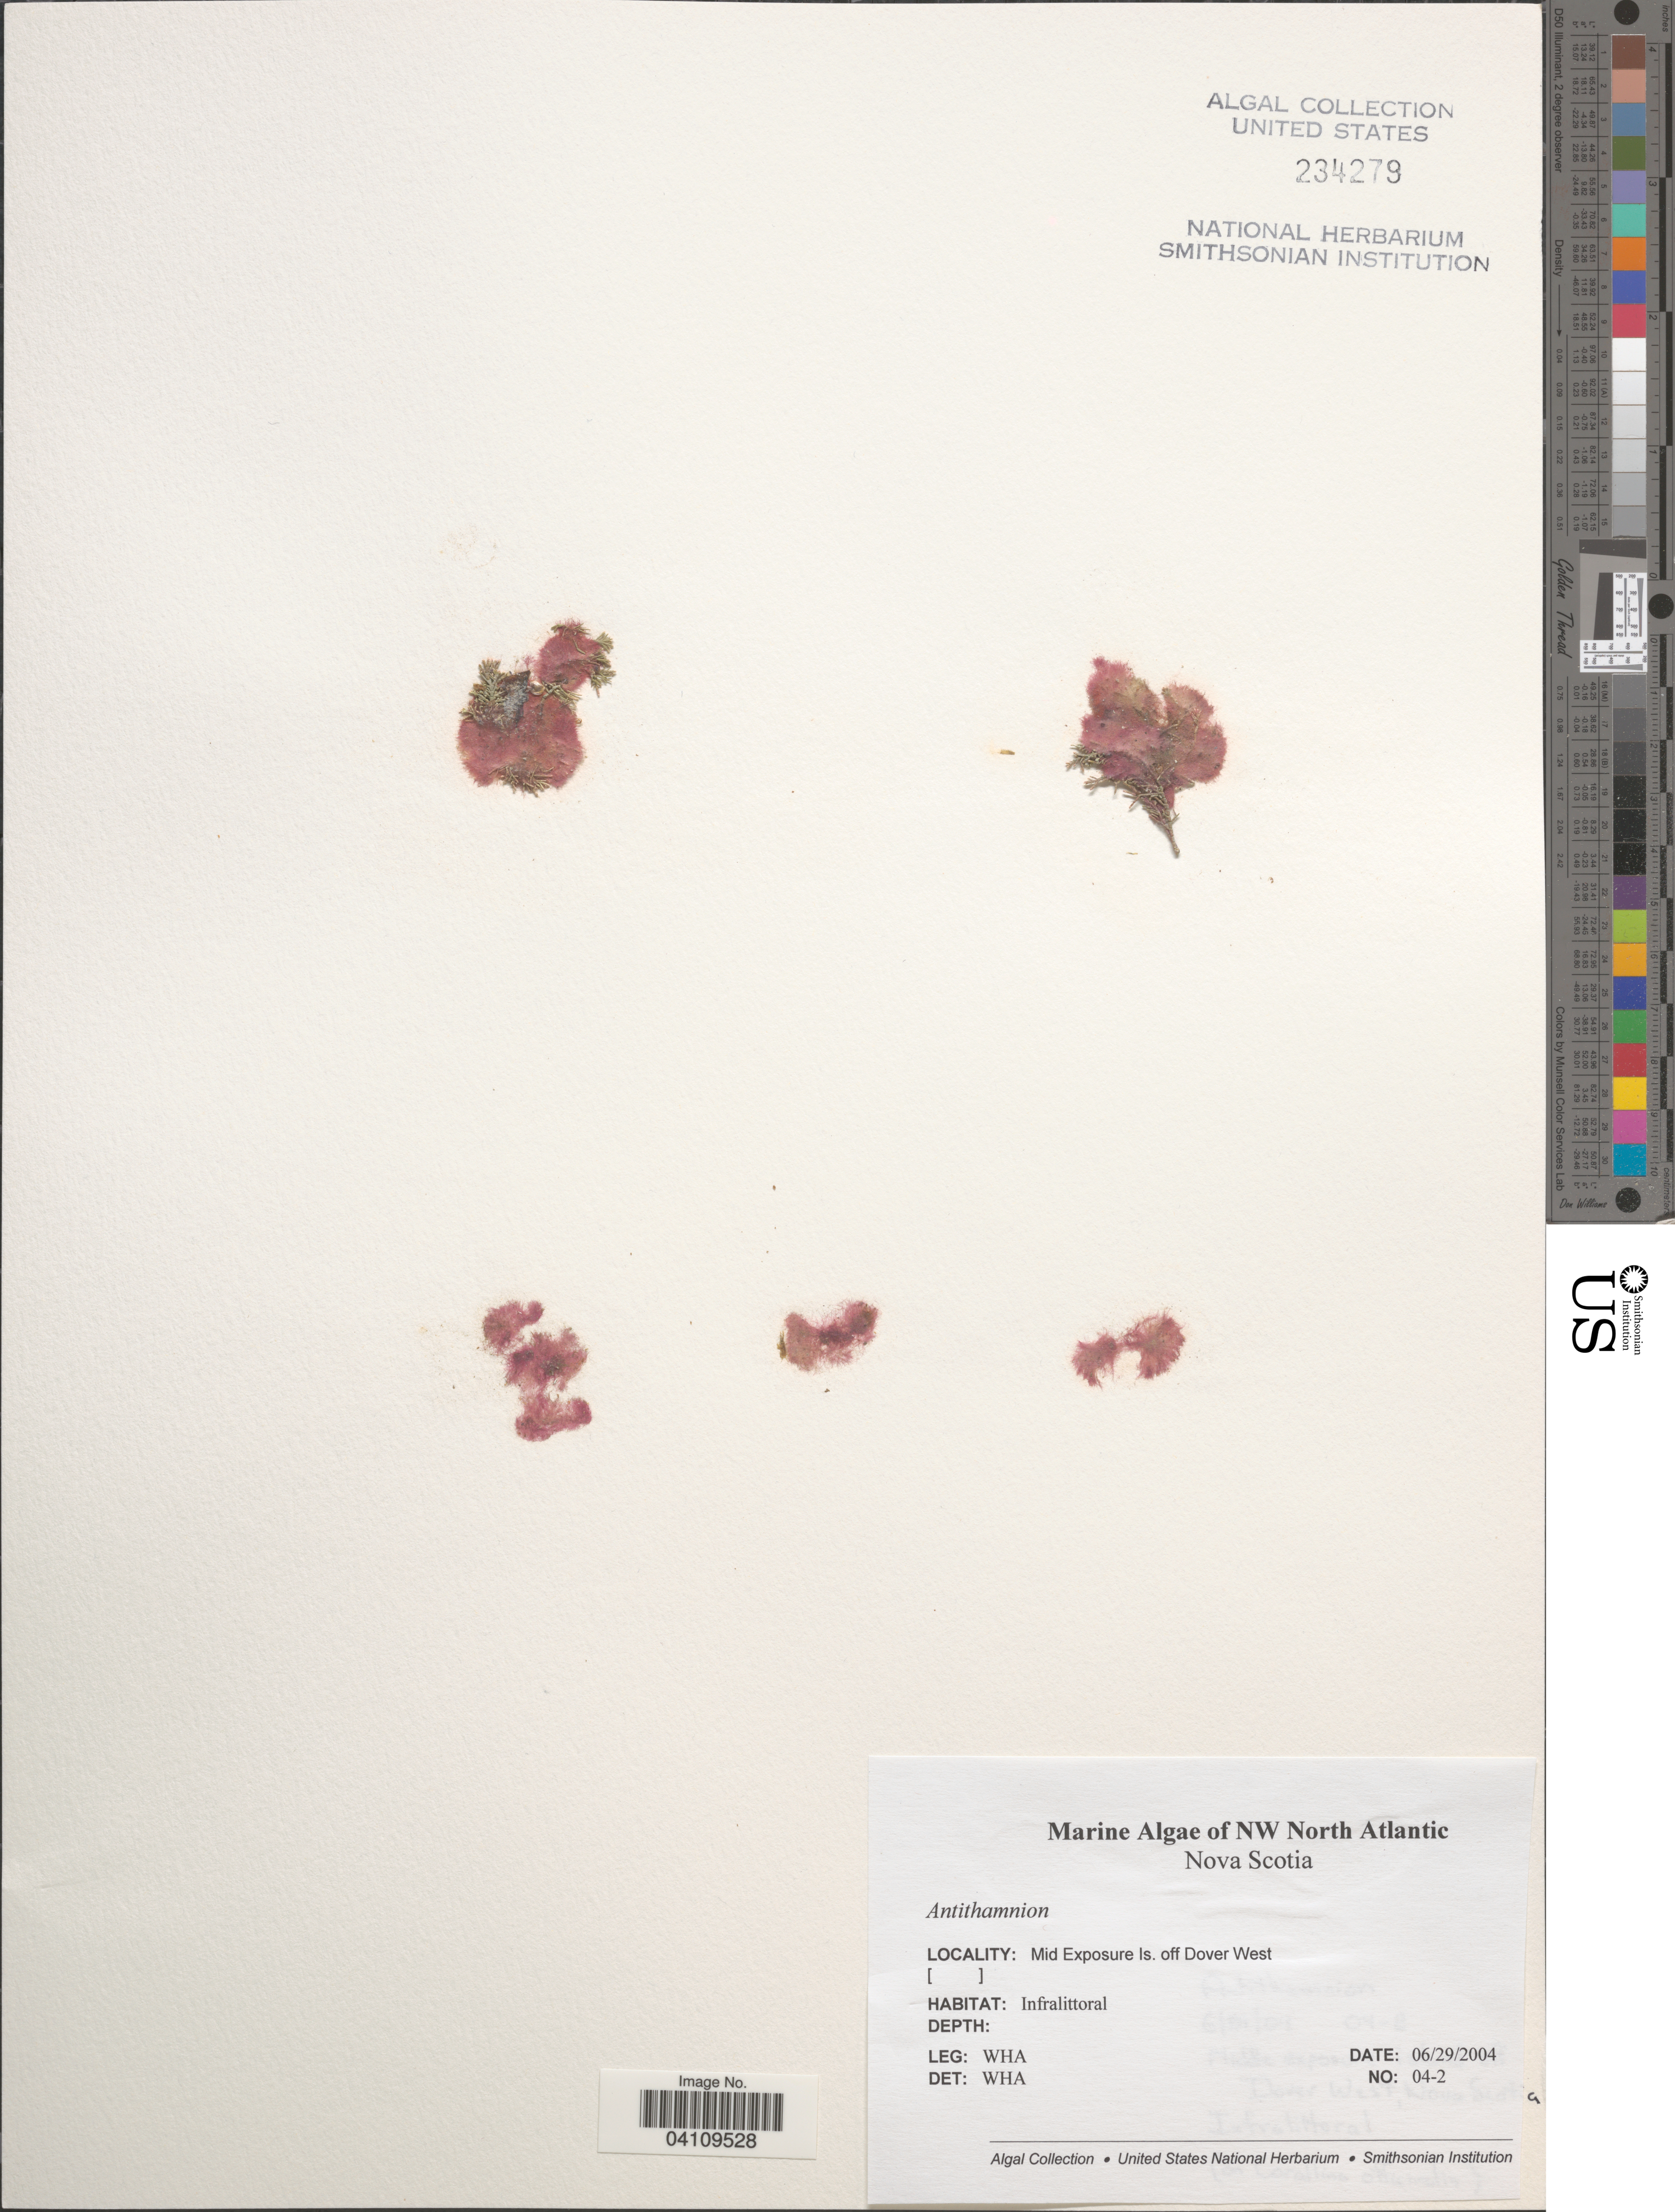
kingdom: Plantae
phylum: Rhodophyta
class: Florideophyceae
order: Ceramiales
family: Ceramiaceae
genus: Antithamnion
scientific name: Antithamnion sp.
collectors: W. H. Adey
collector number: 04-2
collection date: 2004-06-29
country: Canada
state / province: Nova Scotia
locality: NW North Atlantic. Mid Exposure Is. off Dover West.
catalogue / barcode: US 234279